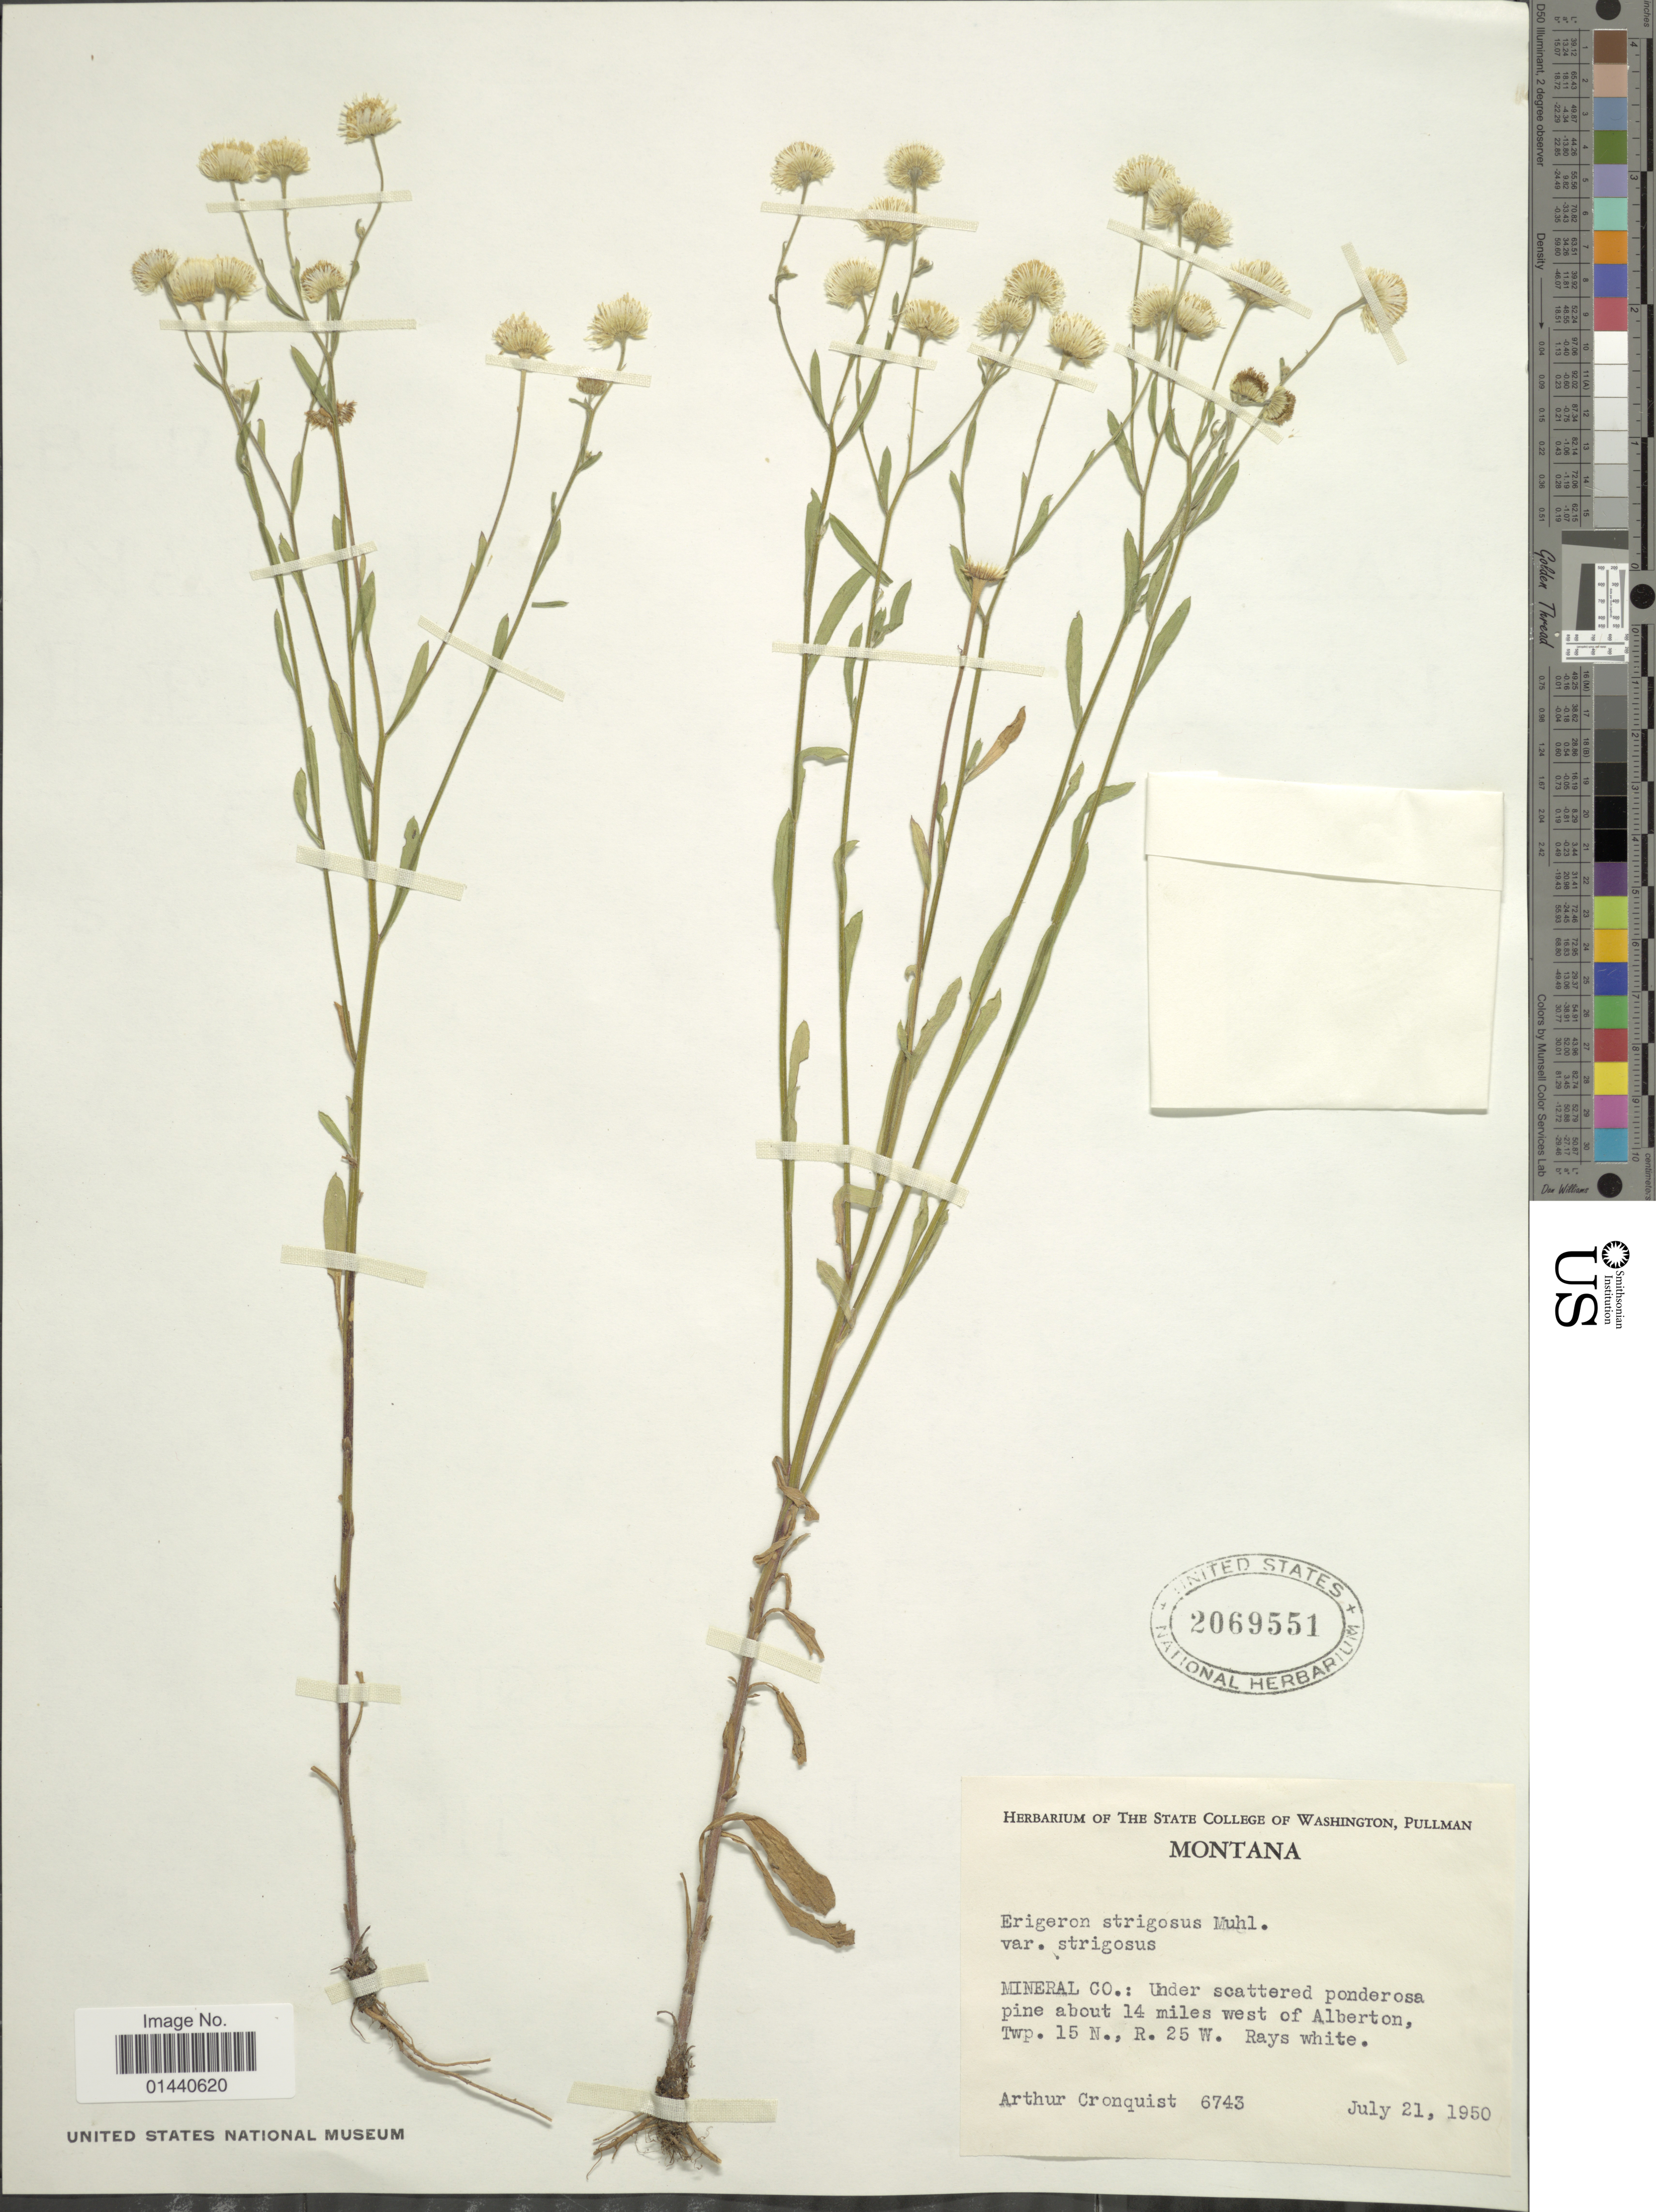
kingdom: Plantae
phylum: Tracheophyta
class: Magnoliopsida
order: Asterales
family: Asteraceae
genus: Erigeron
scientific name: Erigeron strigosus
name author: Muhl. ex Willd.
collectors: A. J. Cronquist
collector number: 6743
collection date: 1950-07-21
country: United States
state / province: Montana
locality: Mineral Co.: Under scattered ponderosa pine about 14 miles west of Alberton, Twp. 15 N., R. 25 W.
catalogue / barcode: US 2069551